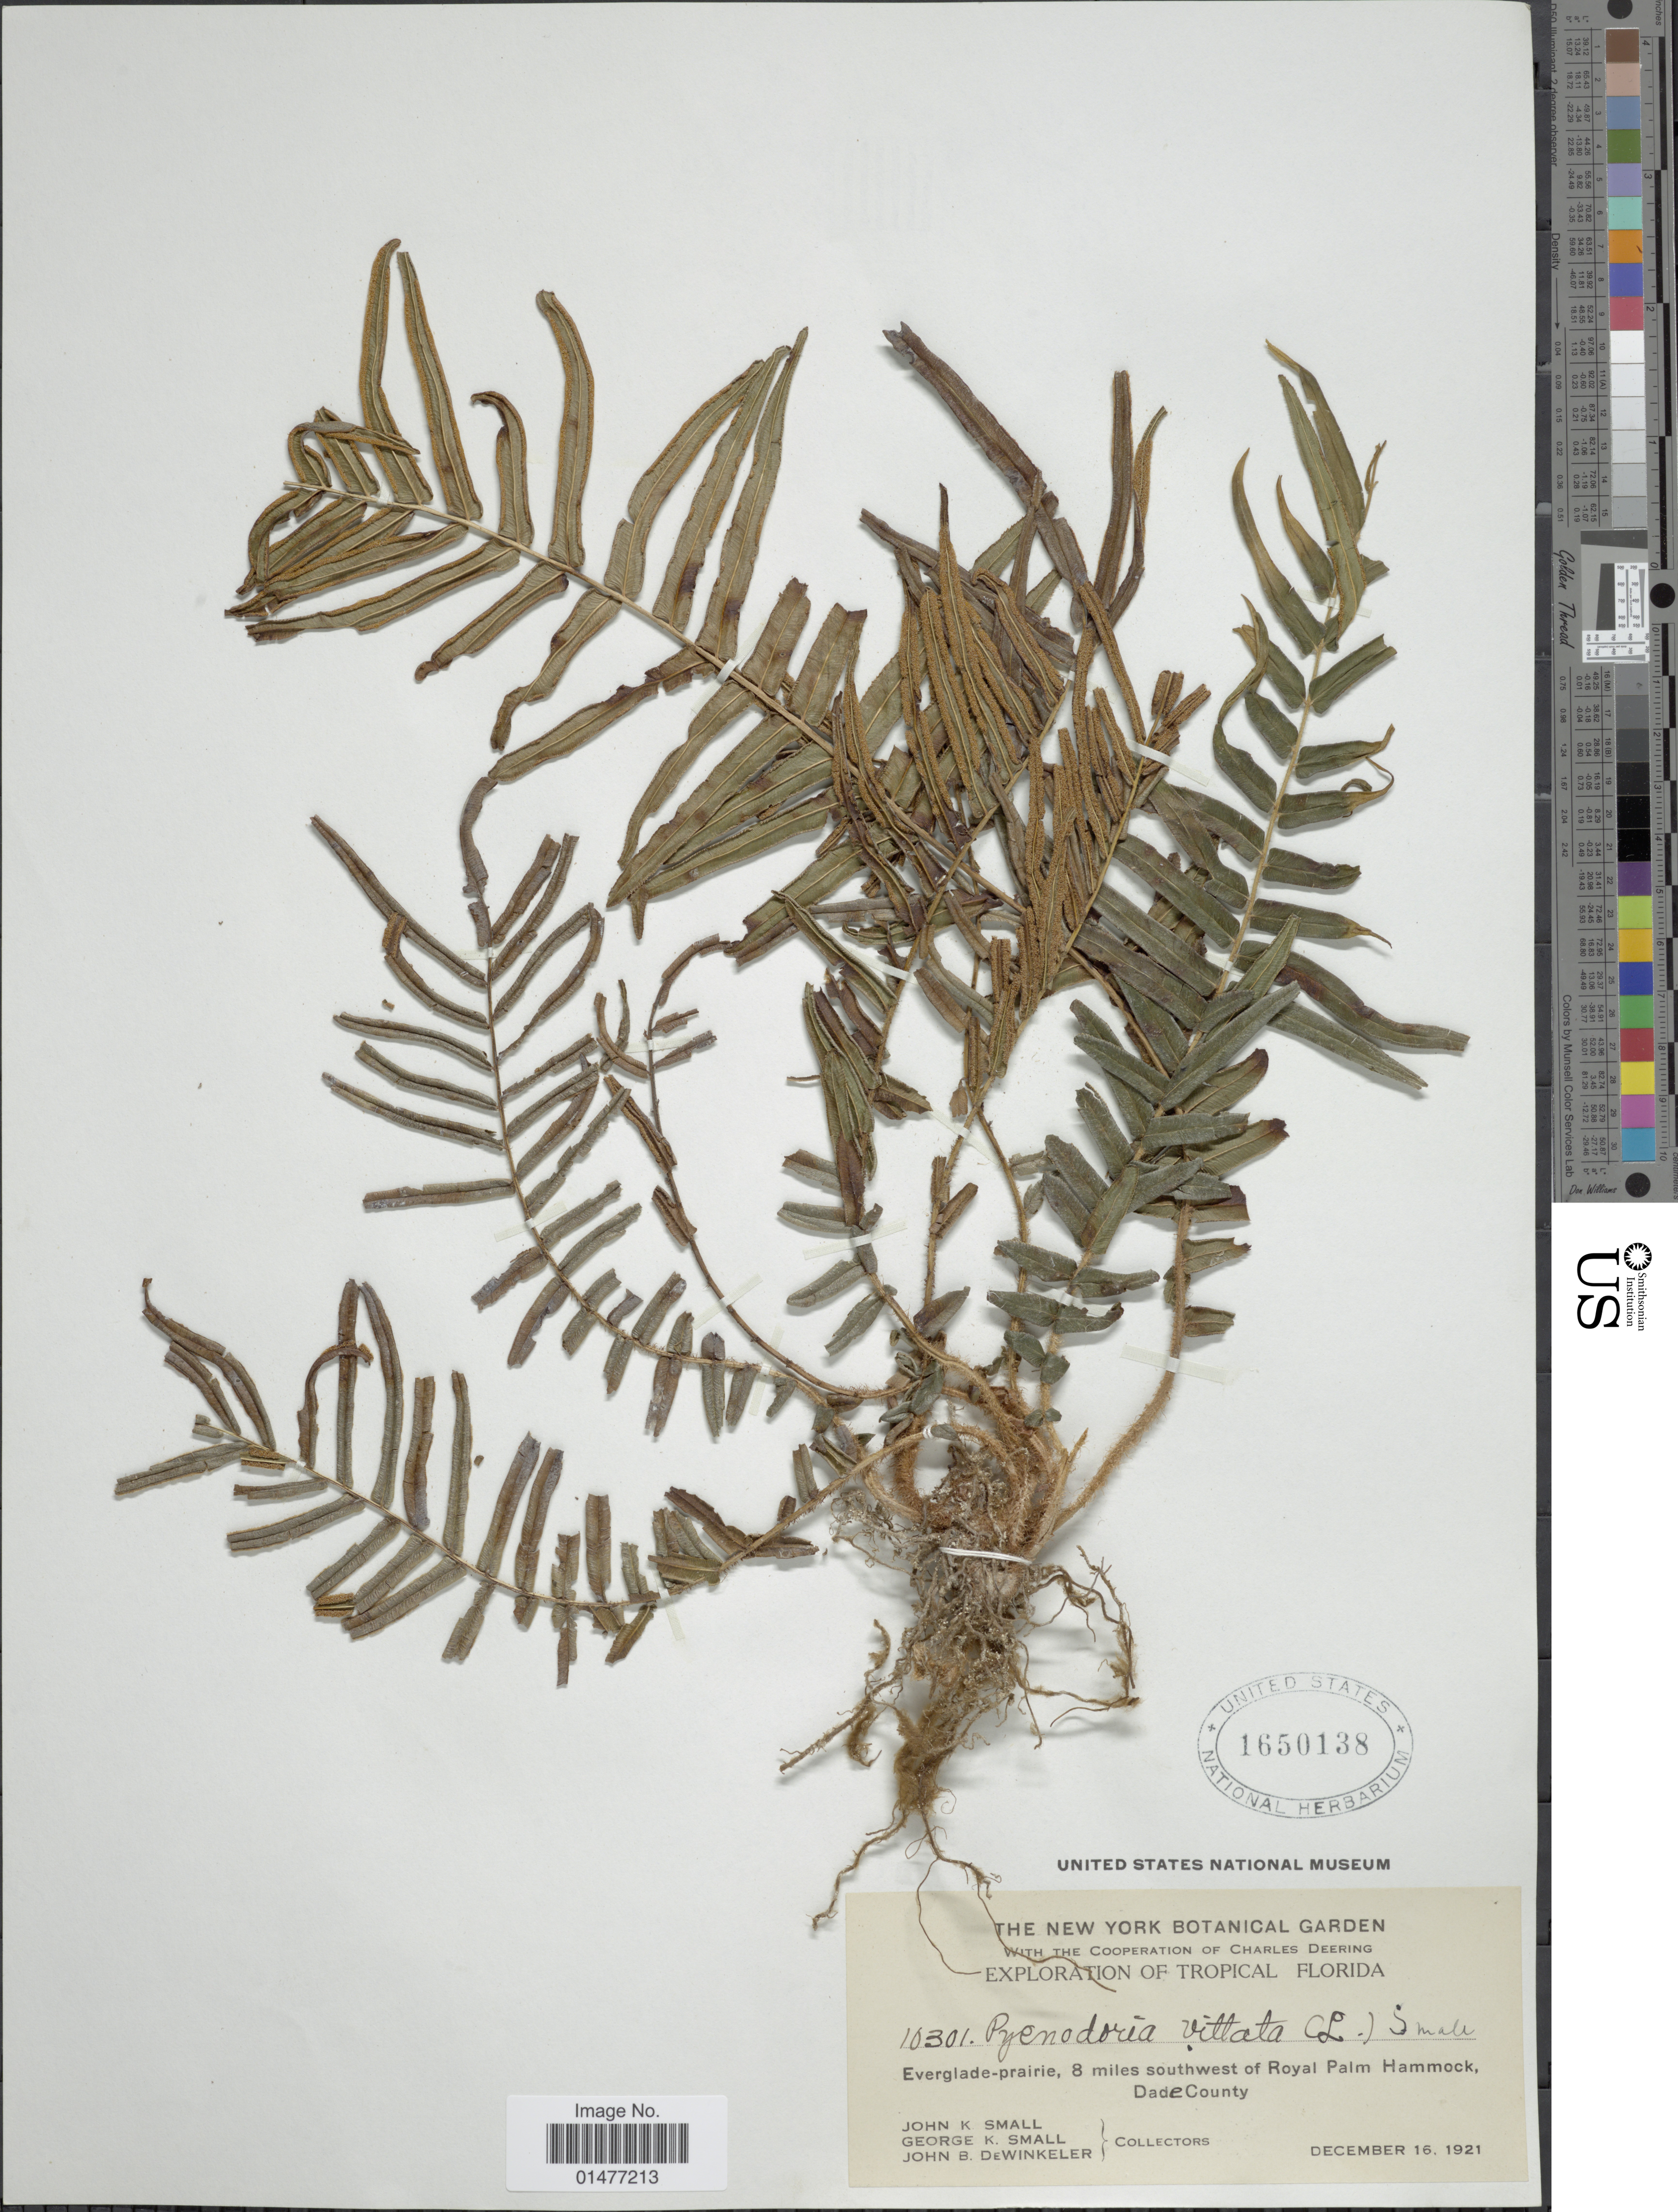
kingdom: Plantae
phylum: Tracheophyta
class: Polypodiopsida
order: Polypodiales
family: Pteridaceae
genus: Pteris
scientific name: Pteris vittata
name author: L.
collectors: J. K. Small, G. K. Small & J. B. Dewinkeler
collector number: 10301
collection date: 1921-12-16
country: United States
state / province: Florida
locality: Exploration of tropical Florida, Evergalde prairie, 8 miles southwest of Royal Palm Hammock, Dade County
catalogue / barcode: US 1650138